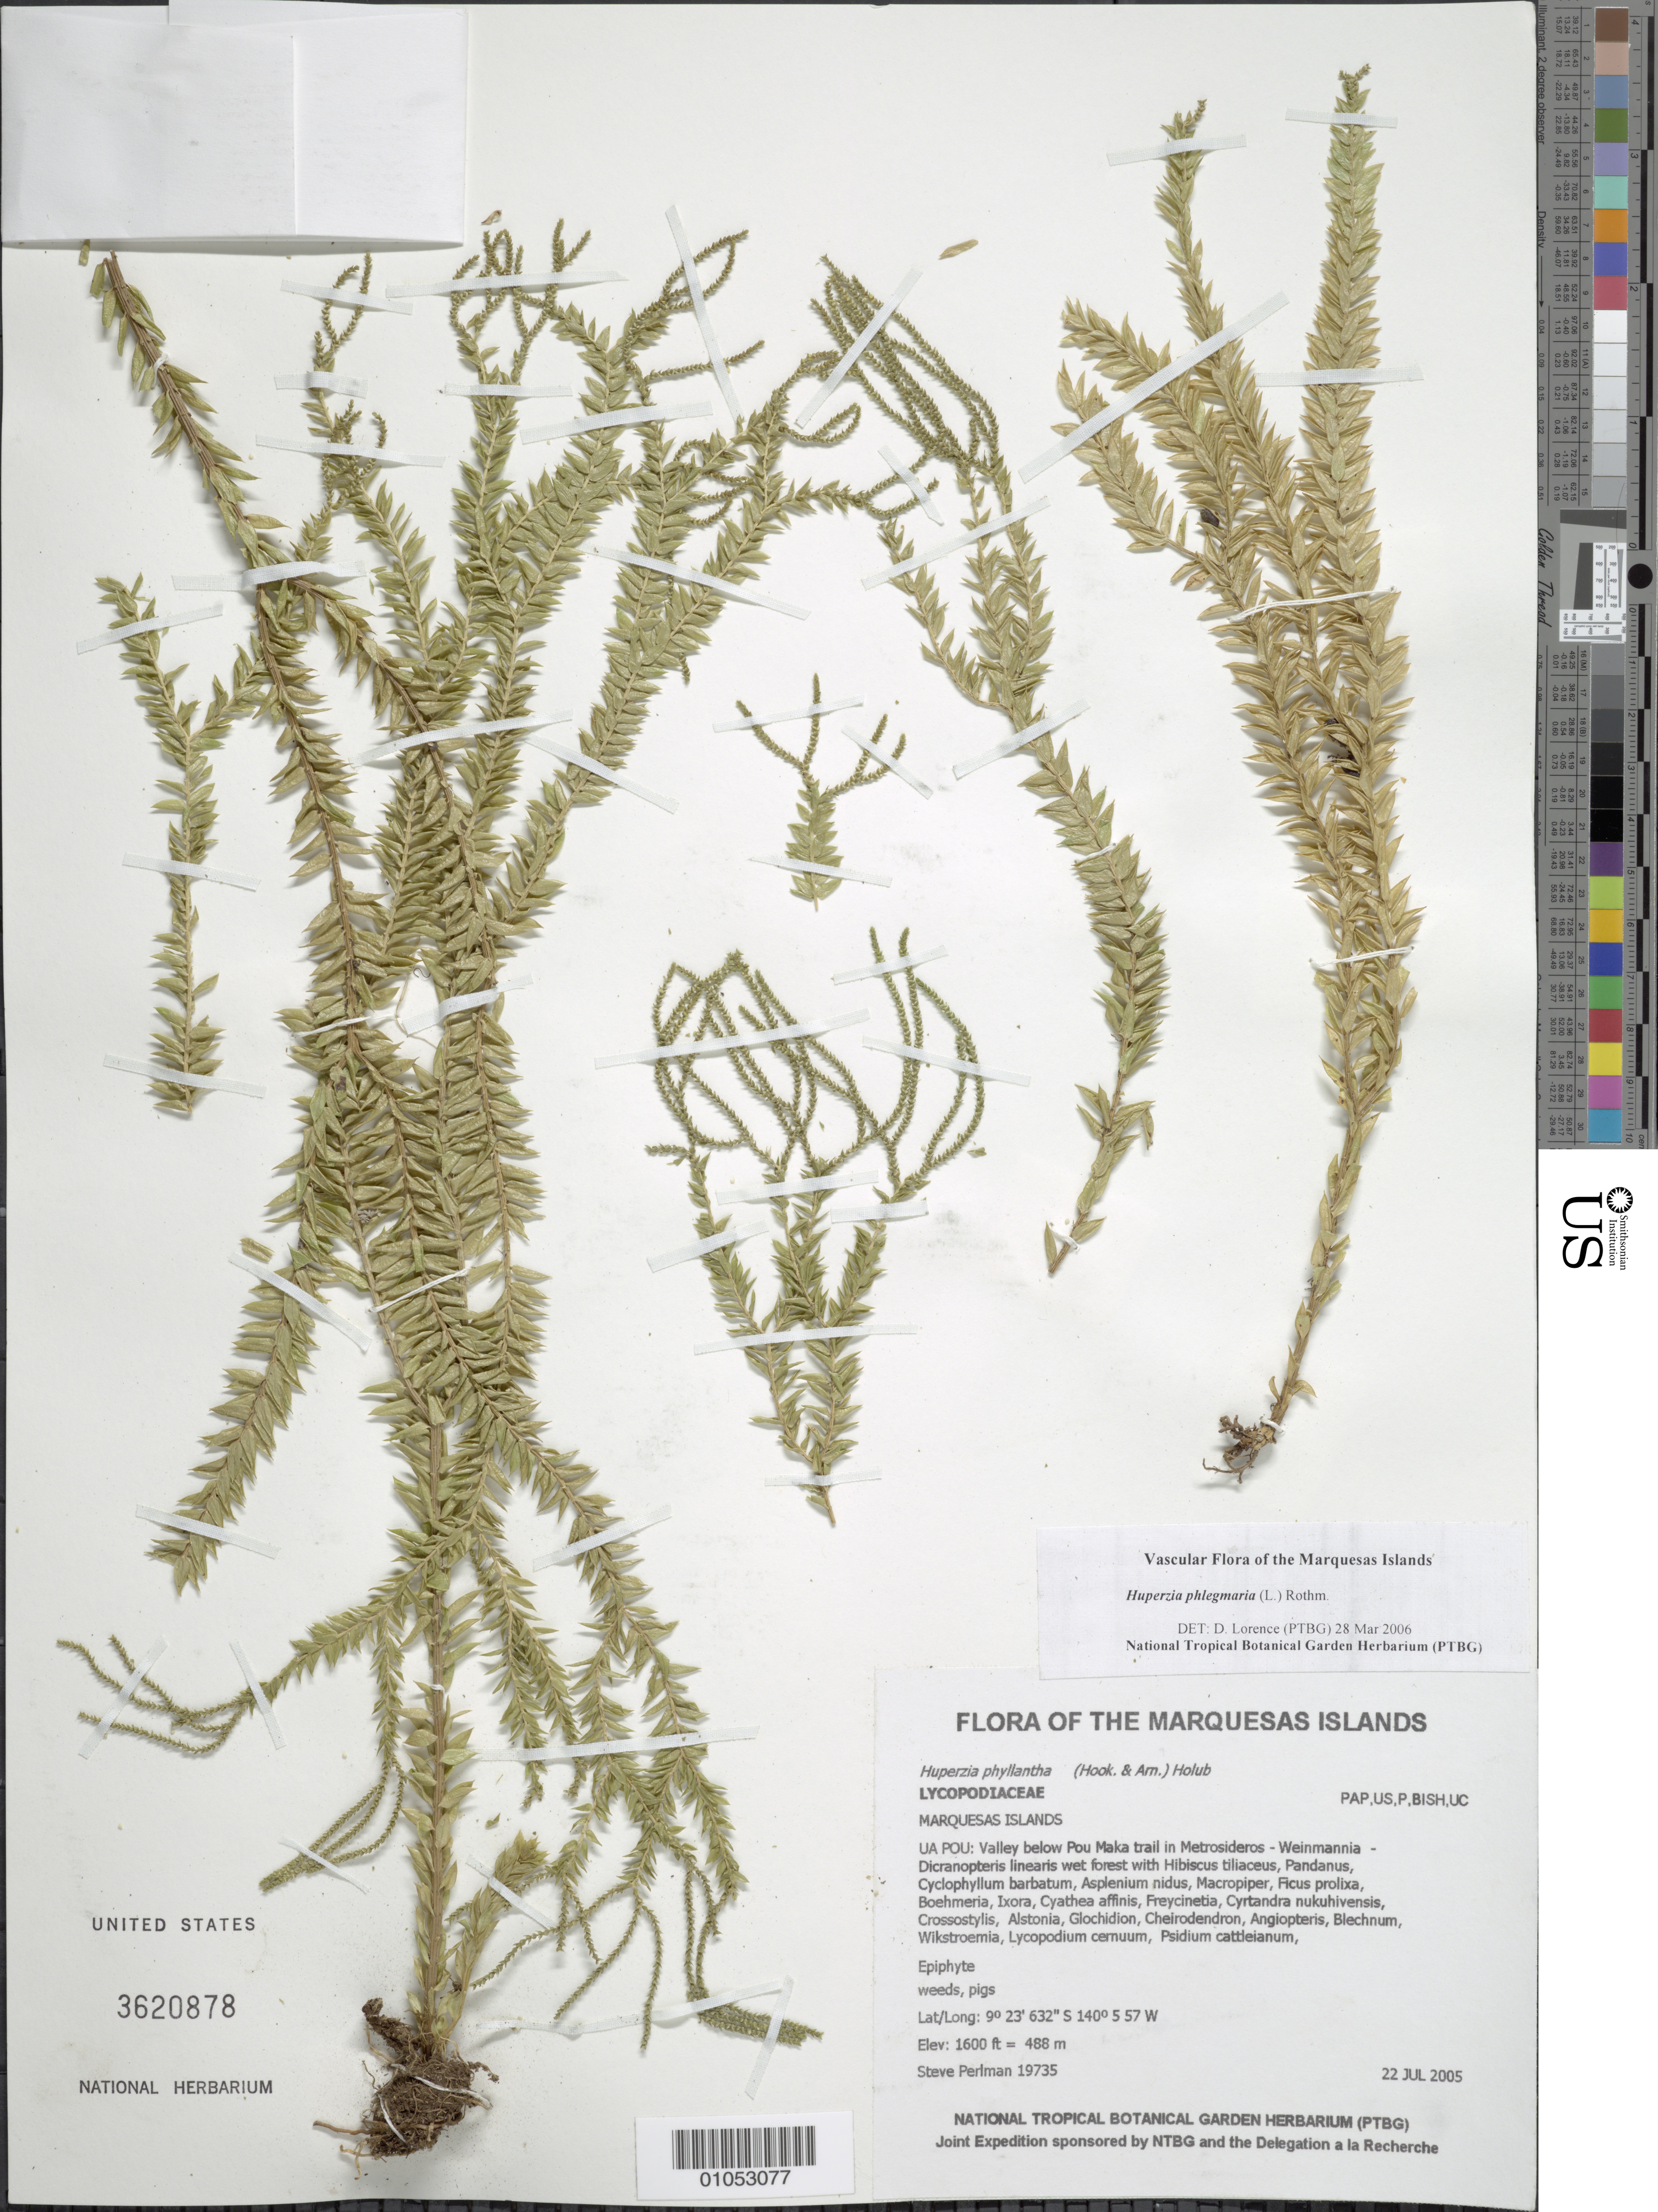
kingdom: Plantae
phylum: Tracheophyta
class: Lycopodiopsida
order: Lycopodiales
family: Lycopodiaceae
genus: Phlegmariurus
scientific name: Phlegmariurus australis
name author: (Willd.) A. R. Field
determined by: Wagner, W. L., (BOT), Smithsonian Institution - National Museum of Natural History (UNITED STATES)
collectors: S. P. Perlman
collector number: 19735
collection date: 2005-07-22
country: French Polynesia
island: Ua Pou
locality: Valley below Pou Maka trail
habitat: In Metrosideros-Weinmannia-Dicranopteris linearis wet forest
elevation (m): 488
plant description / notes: Weeds, pigs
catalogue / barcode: US 3620878